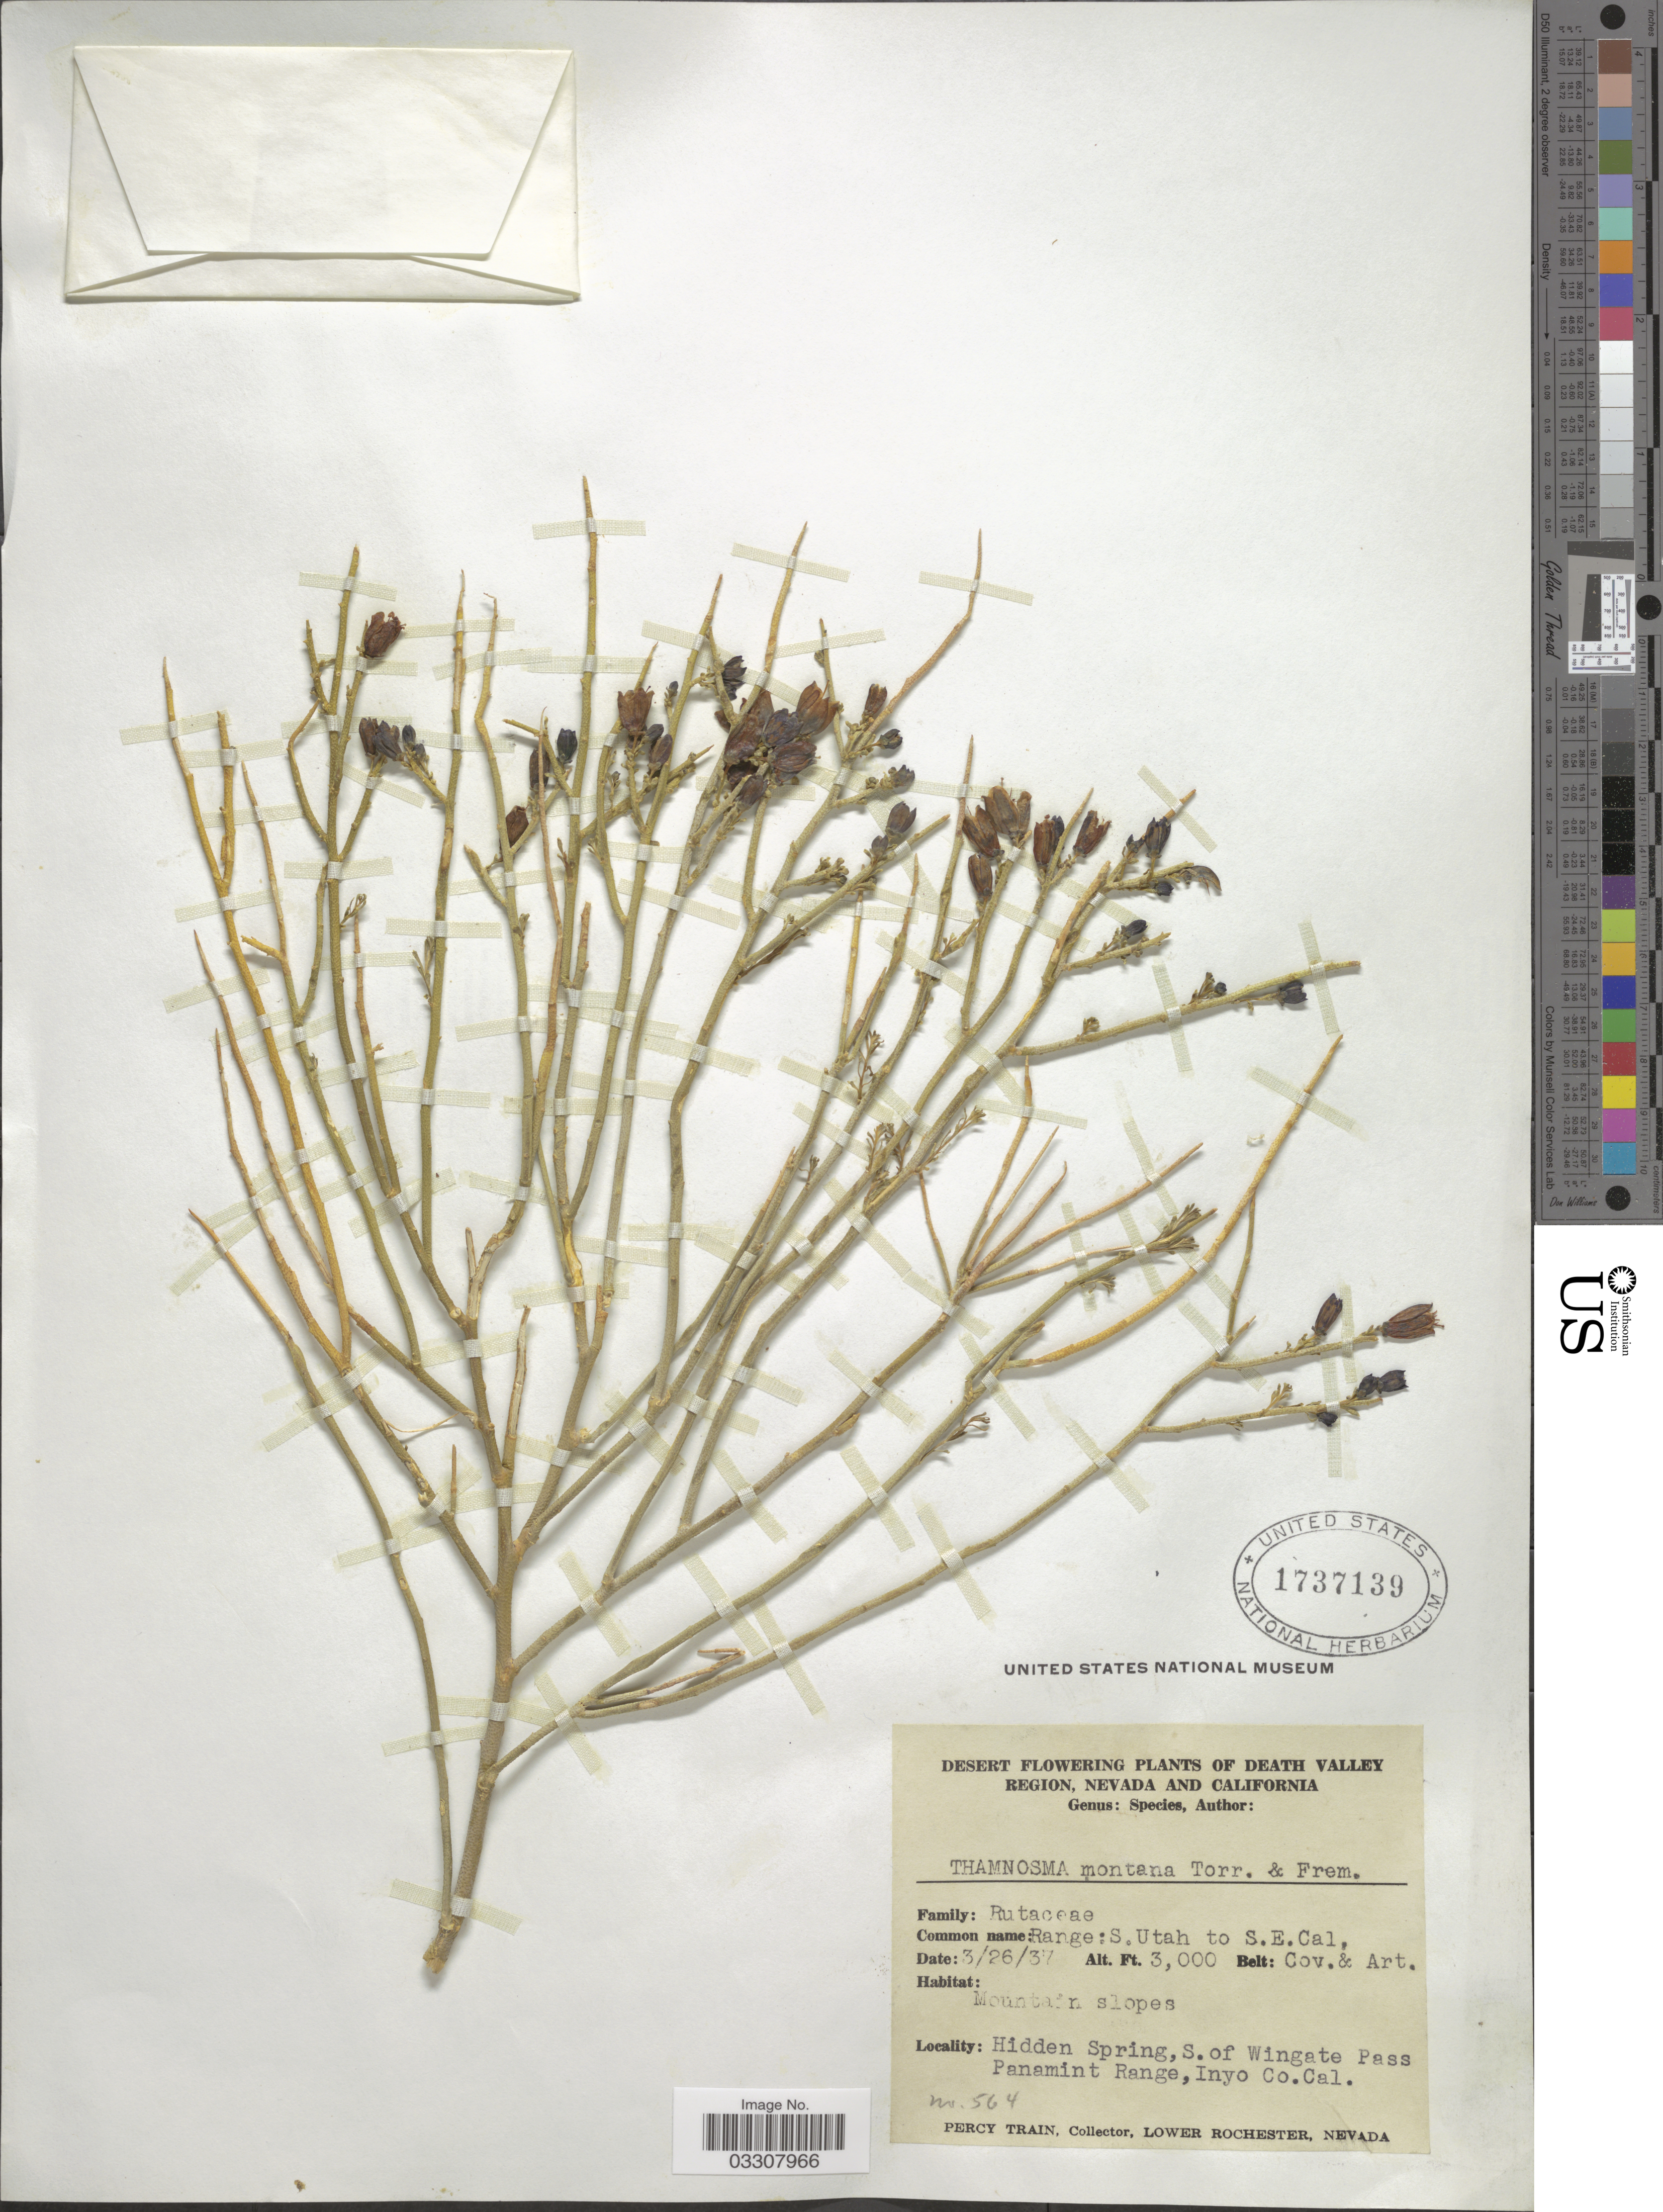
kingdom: Plantae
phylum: Tracheophyta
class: Magnoliopsida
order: Sapindales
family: Rutaceae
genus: Thamnosma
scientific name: Thamnosma montana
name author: Torr. & Frém.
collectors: P. Train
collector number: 564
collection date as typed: Transcribed d/m/y: 26/3/37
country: United States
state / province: California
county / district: Inyo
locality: Death Valley Region. Hidden Spring, S. of Wingate Pass, Panamint Range, Inyo Co.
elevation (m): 914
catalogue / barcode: US 1737139